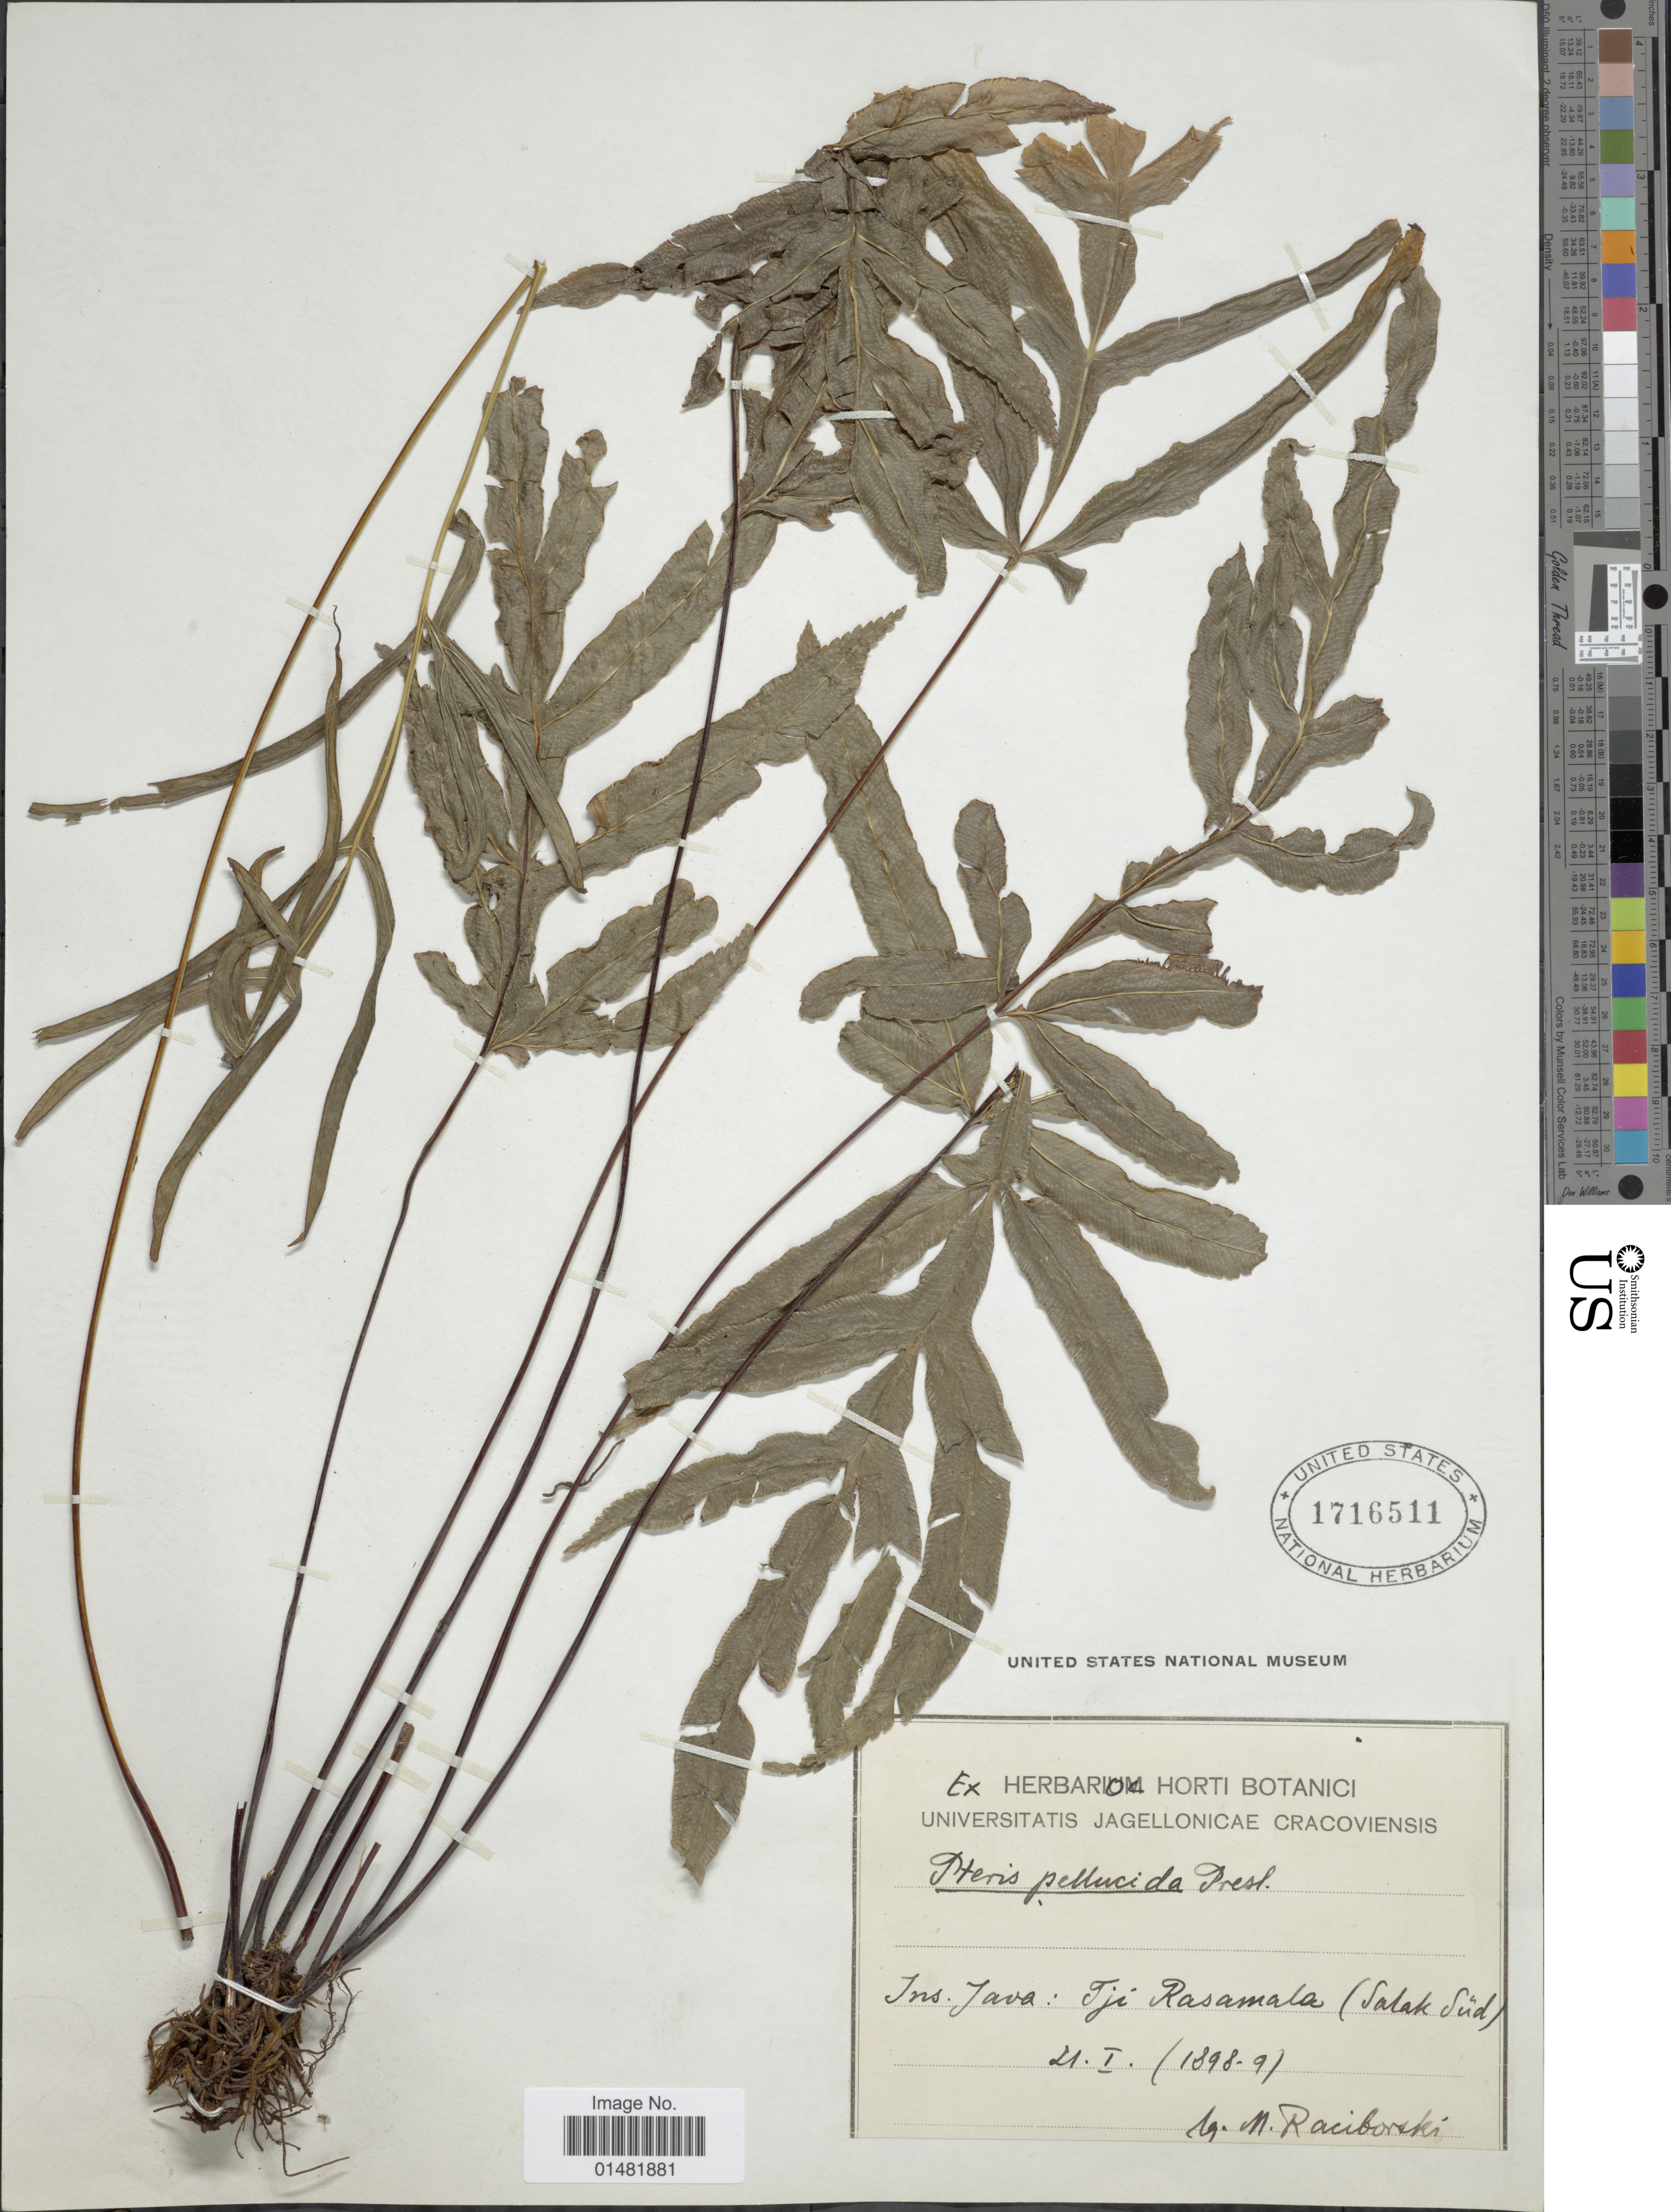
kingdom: Plantae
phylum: Tracheophyta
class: Polypodiopsida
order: Polypodiales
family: Pteridaceae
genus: Pteris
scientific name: Pteris pellucida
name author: C. Presl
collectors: M. Raciborski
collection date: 1898-01-21/1899-01-21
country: Indonesia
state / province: Java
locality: Tji Rasamala (Salak Süd)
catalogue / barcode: US 1716511